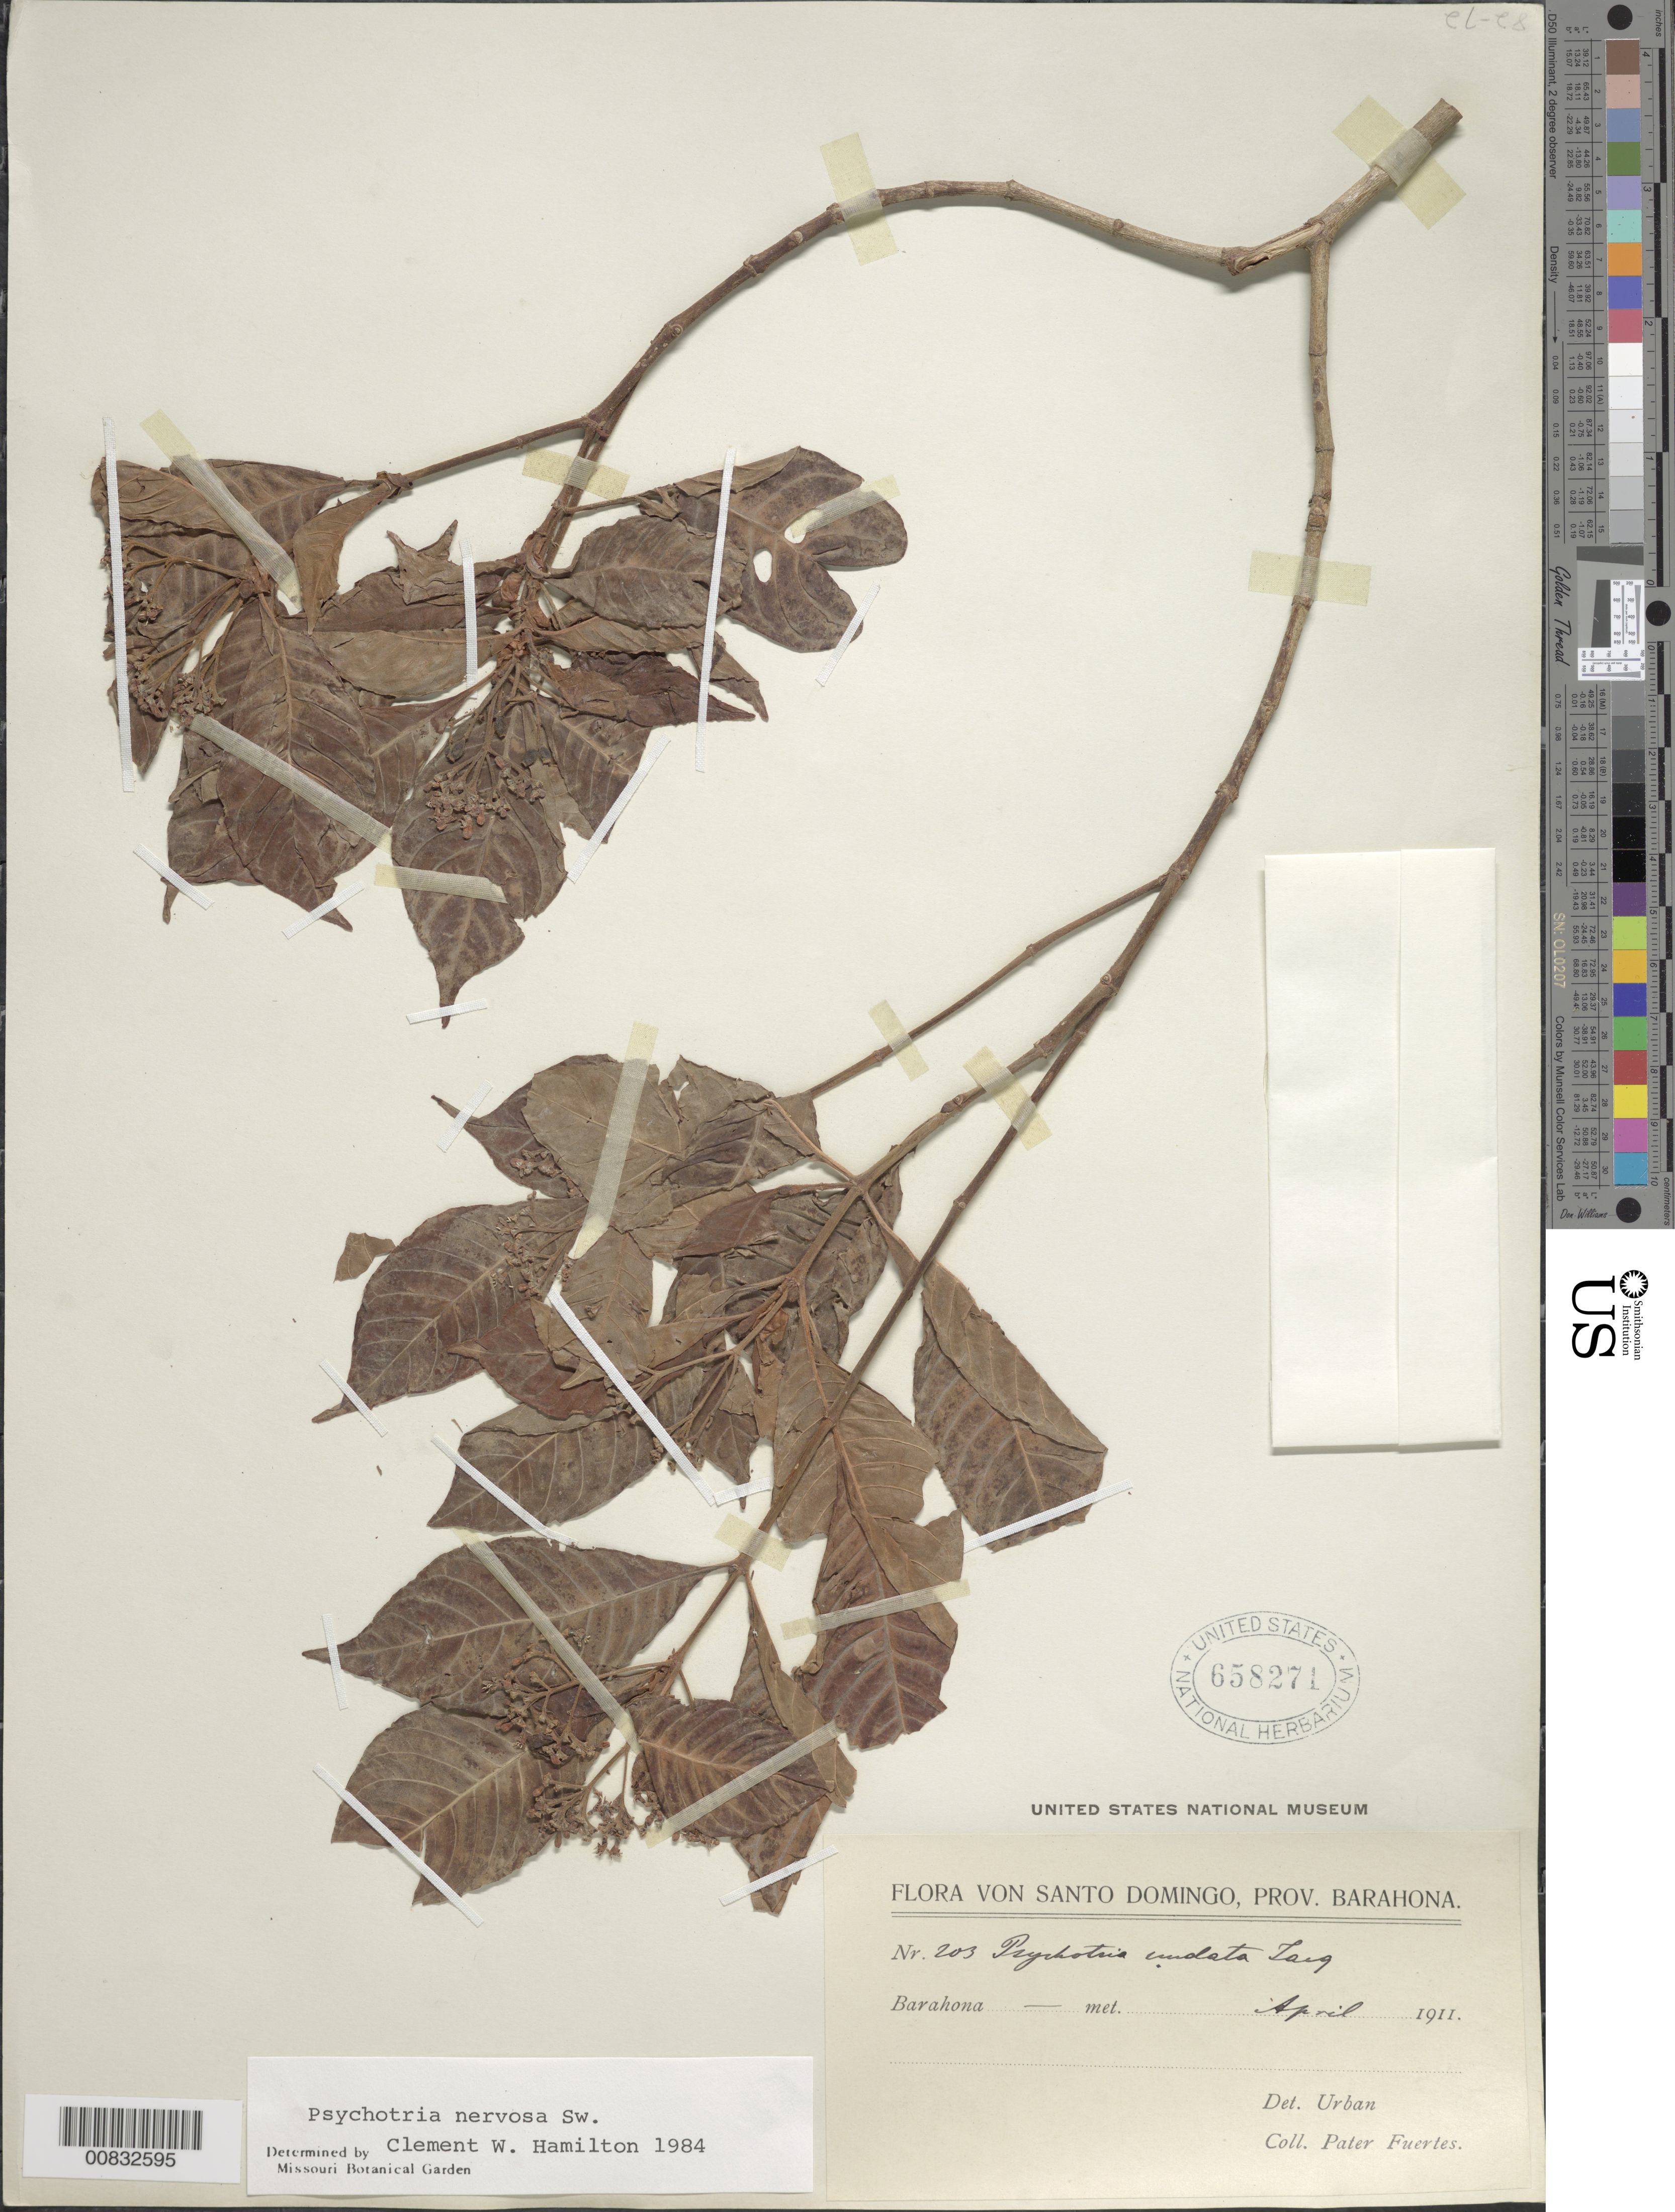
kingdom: Plantae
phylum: Tracheophyta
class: Magnoliopsida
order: Gentianales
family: Rubiaceae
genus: Psychotria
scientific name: Psychotria nervosa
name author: Sw.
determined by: Hamilton, C. W.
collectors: M. D. Fuertes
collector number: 203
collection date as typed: Apr 1911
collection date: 1911-04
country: Dominican Republic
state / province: Barahona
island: Hispaniola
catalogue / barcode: US 658271